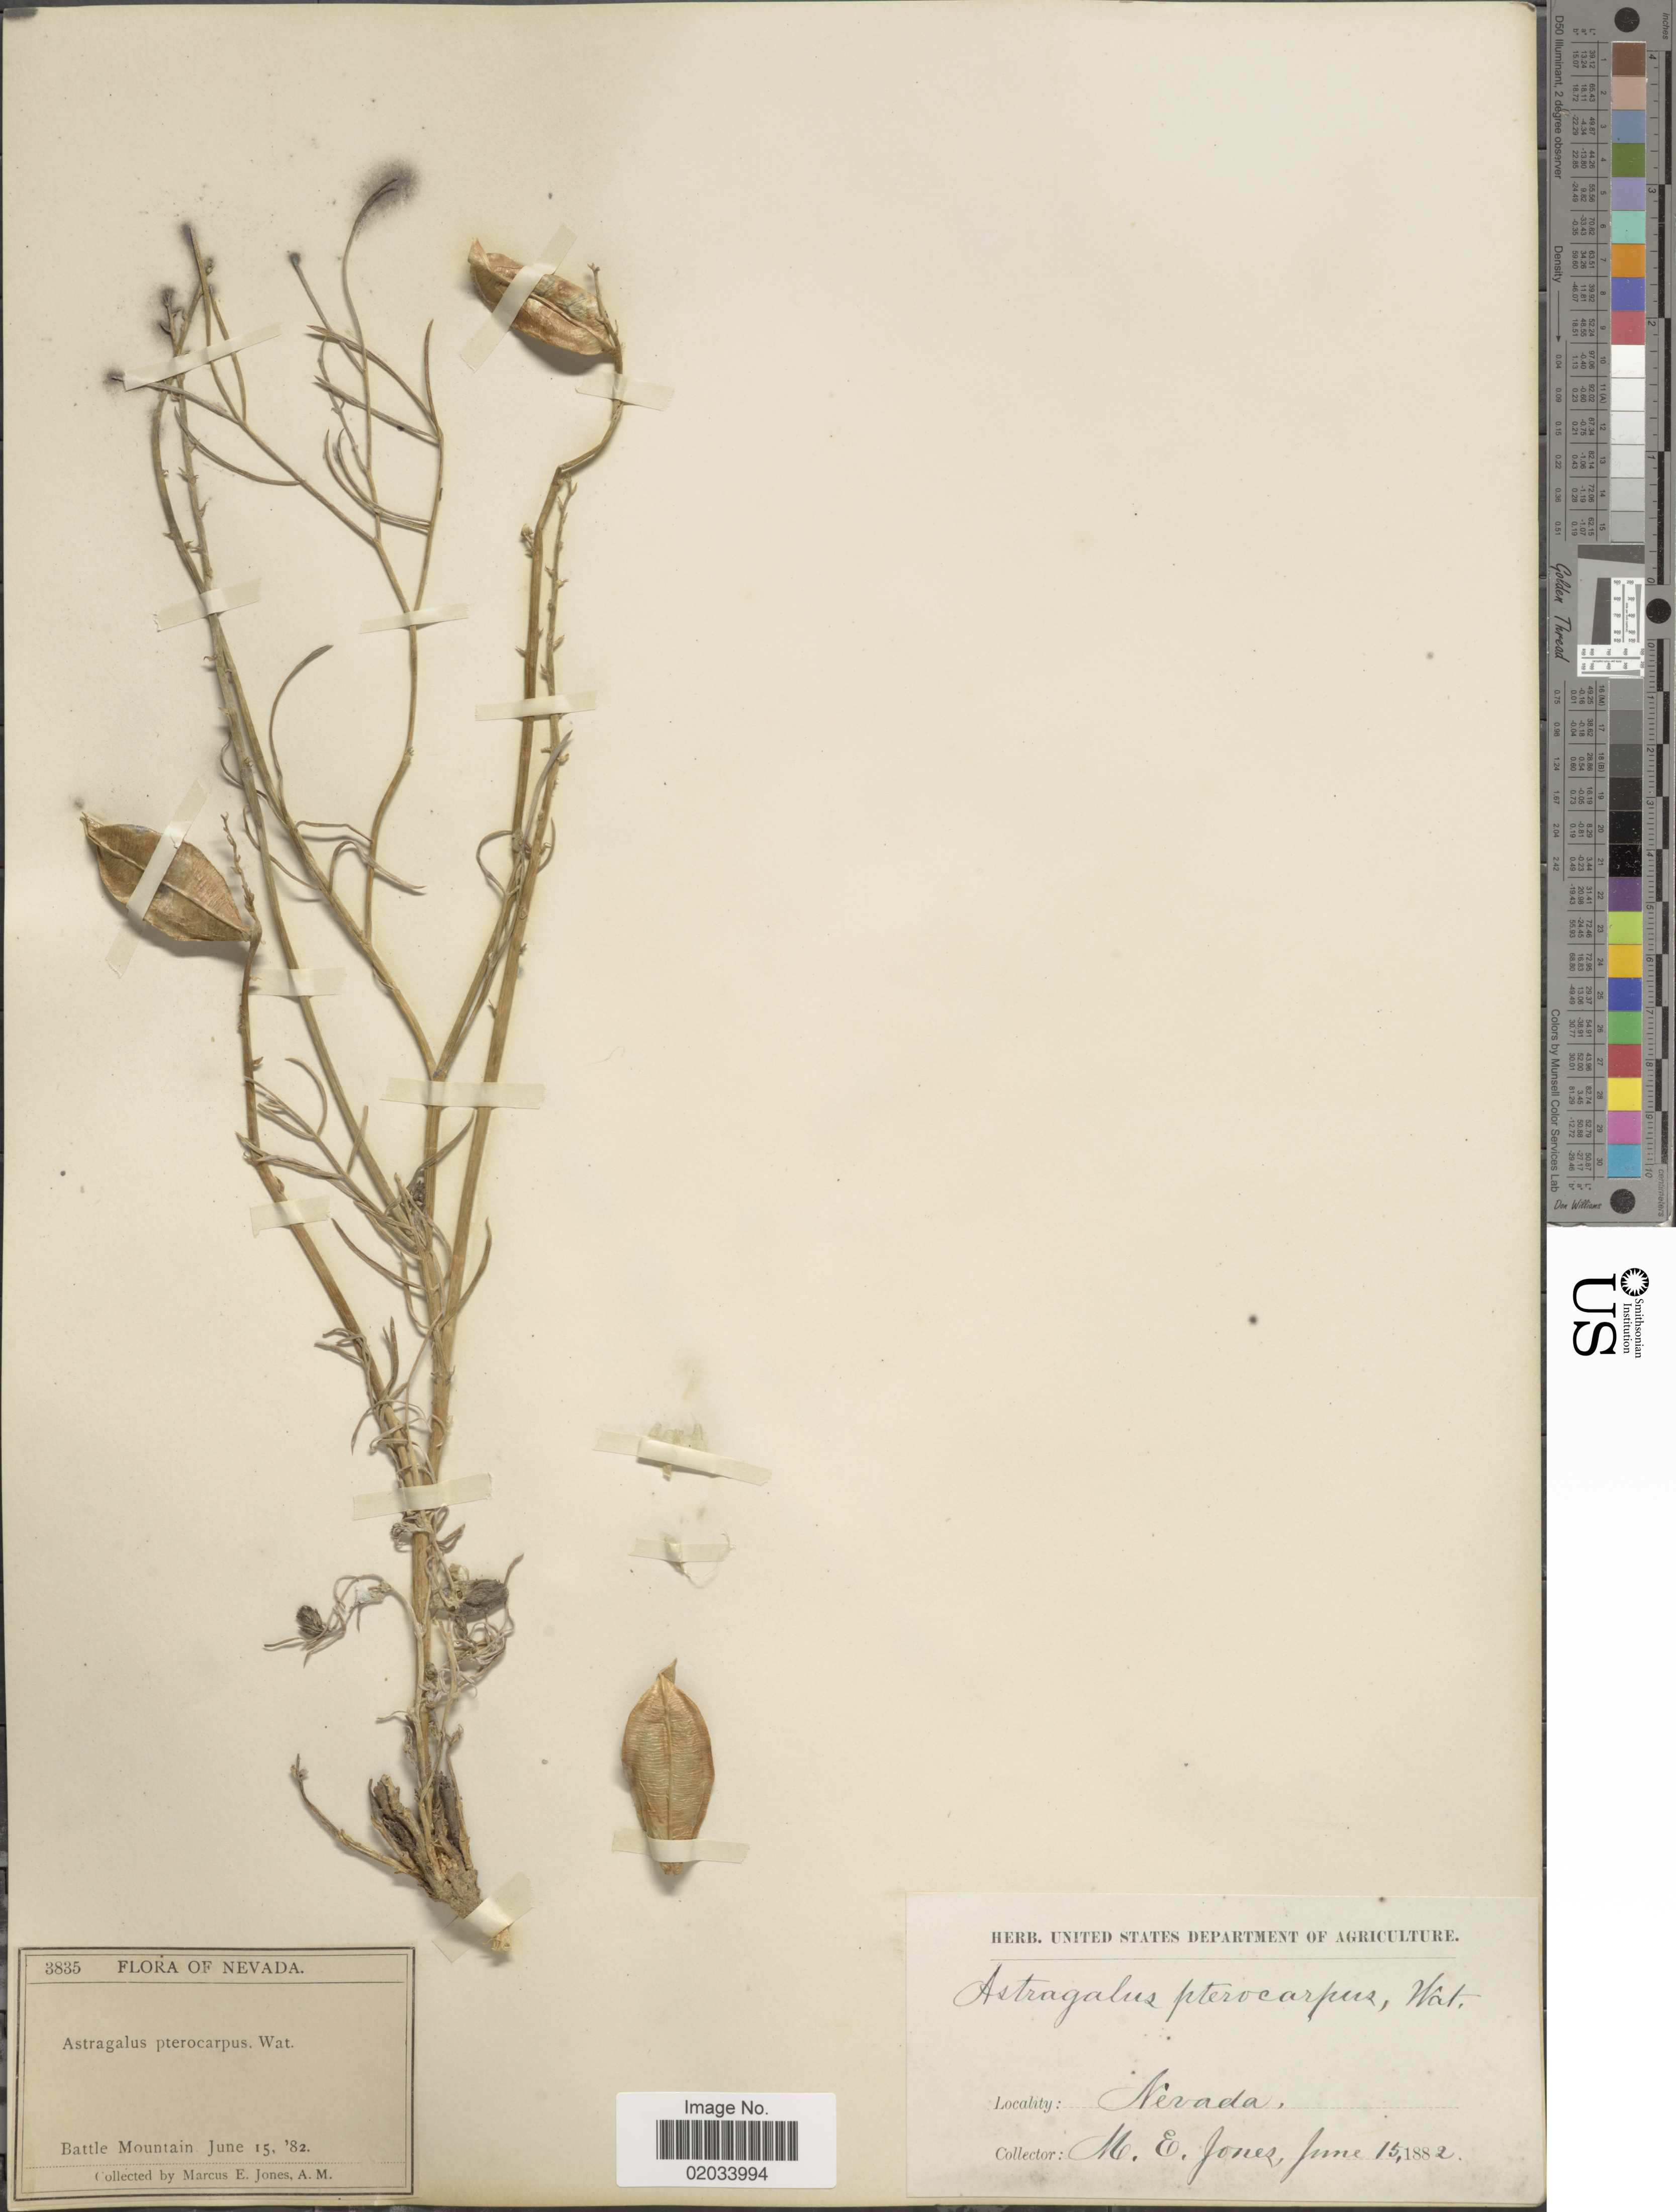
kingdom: Plantae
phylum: Tracheophyta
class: Magnoliopsida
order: Fabales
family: Fabaceae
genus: Astragalus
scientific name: Astragalus pterocarpus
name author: S. Watson in C. King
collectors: M. E. Jones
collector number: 3835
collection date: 1882-06-15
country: United States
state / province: Nevada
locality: Battle Mountain